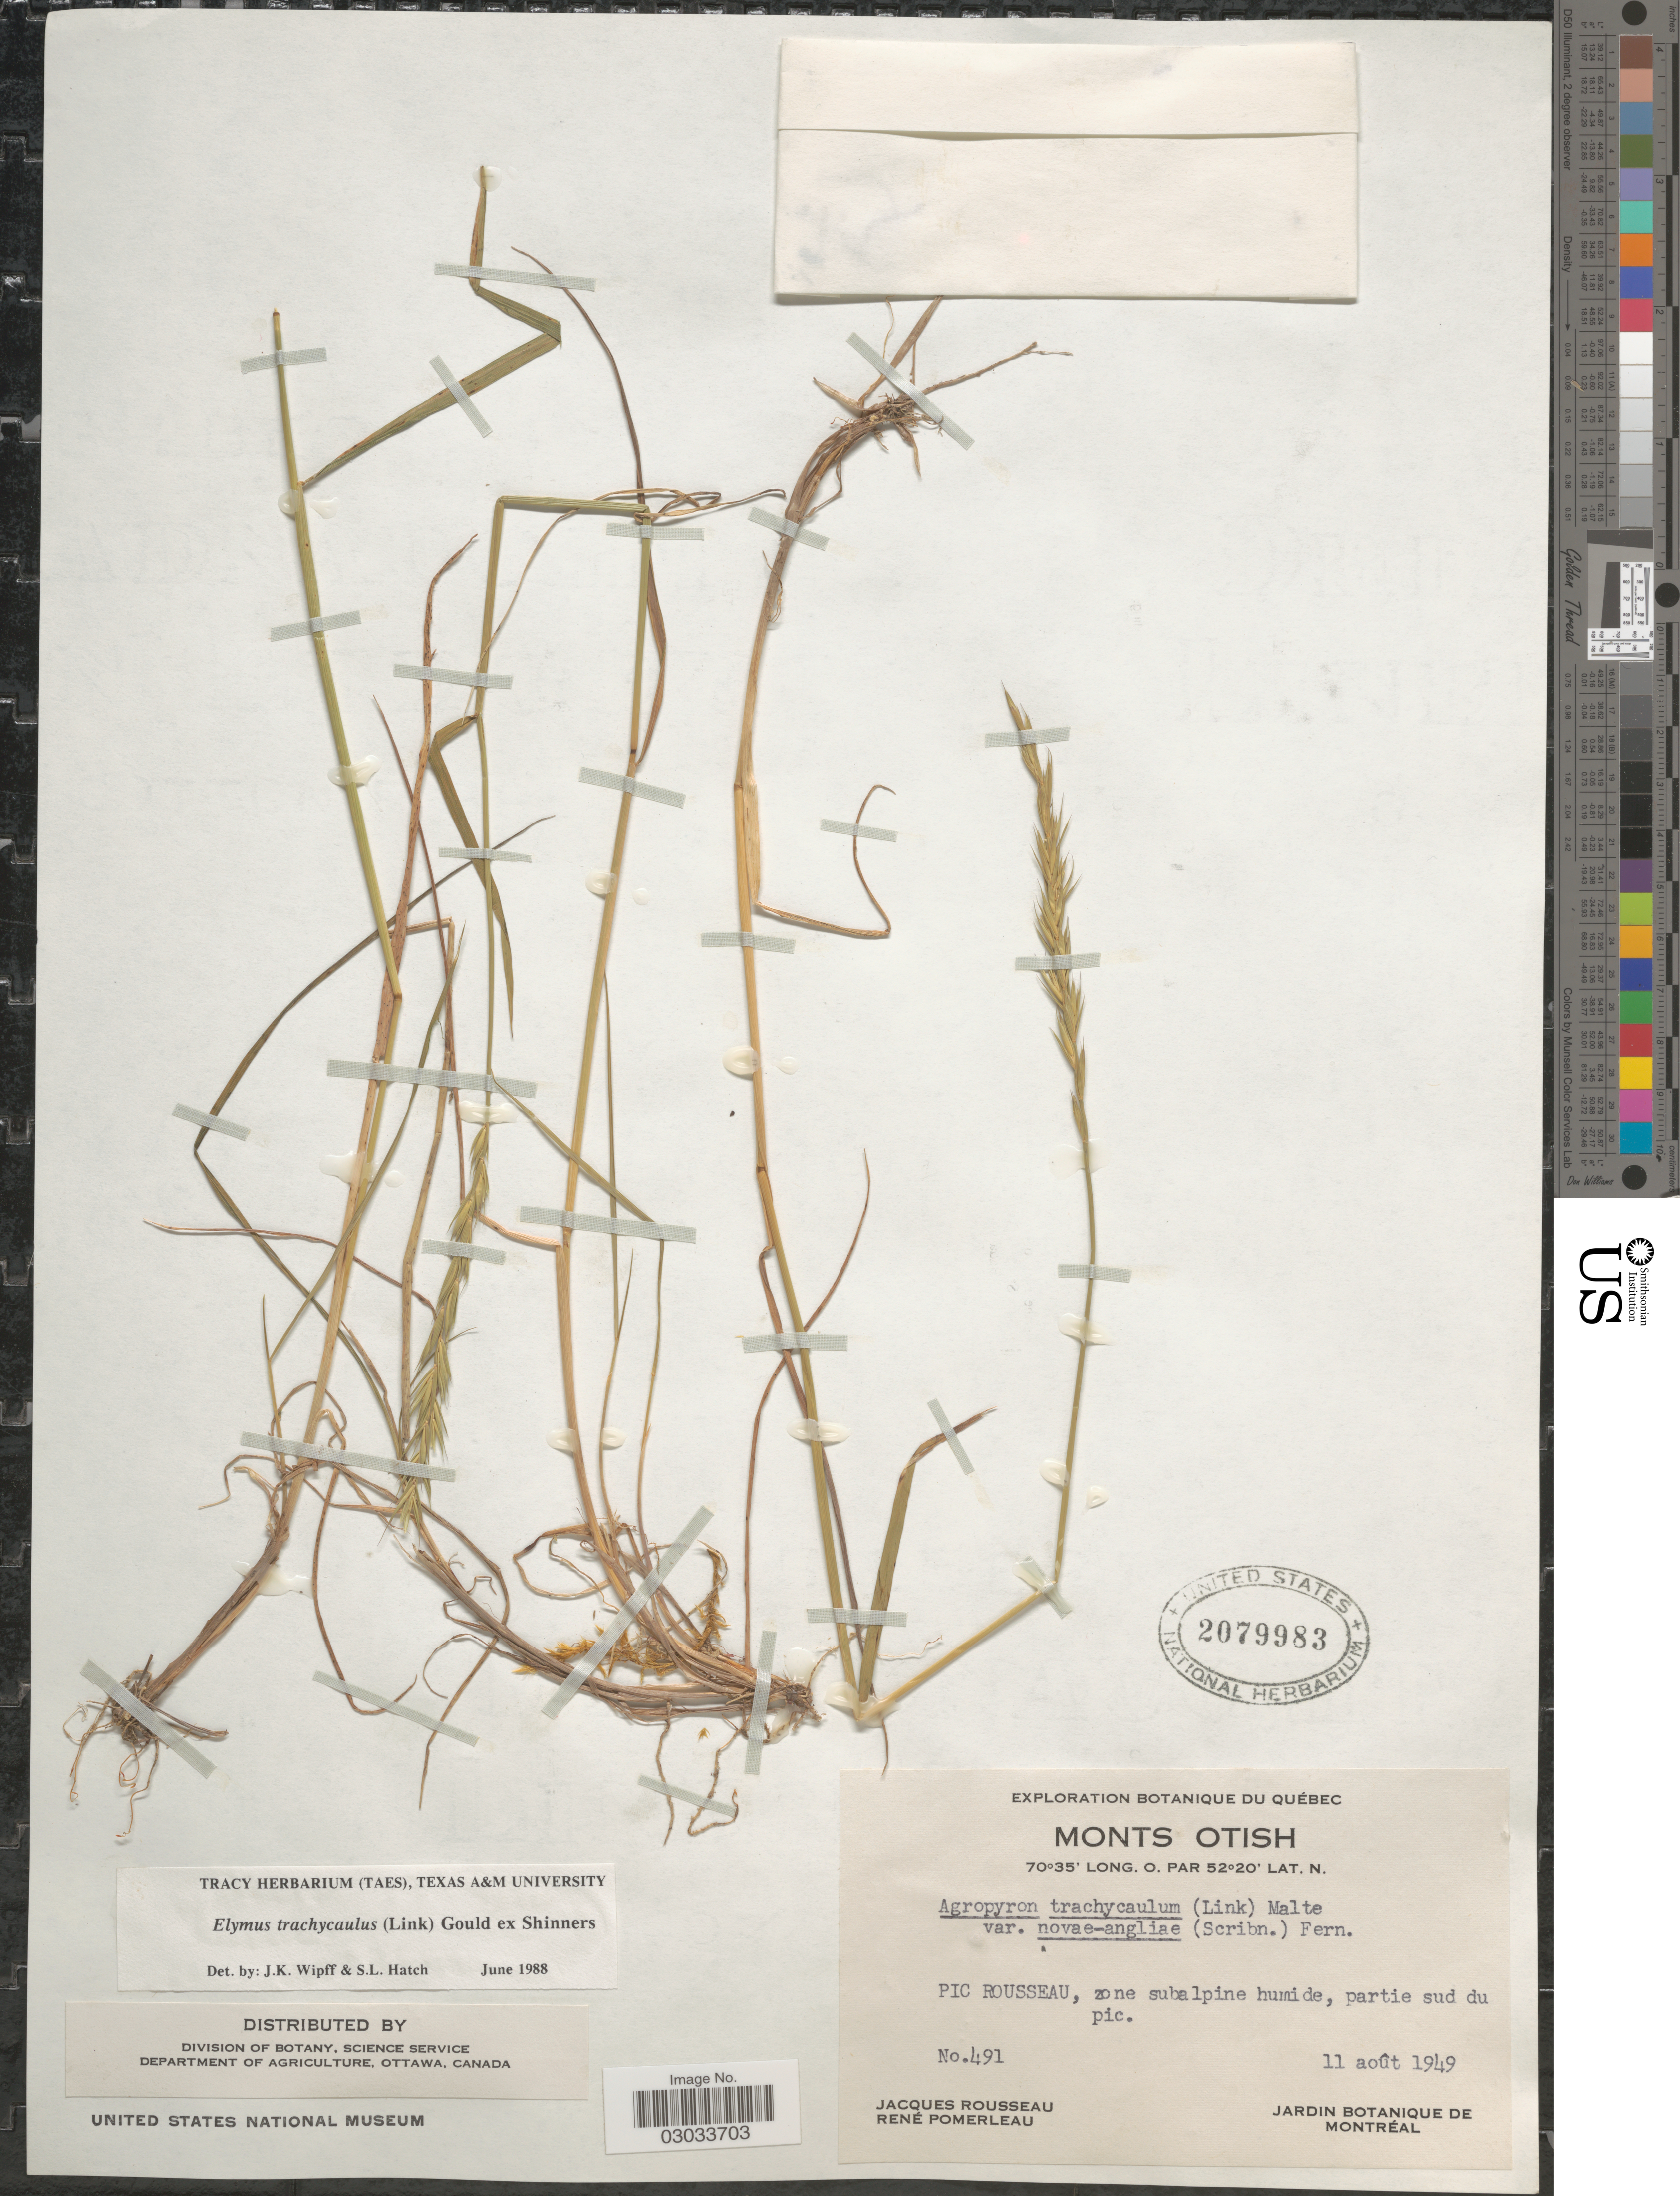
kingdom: Plantae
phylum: Tracheophyta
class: Liliopsida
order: Poales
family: Poaceae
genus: Elymus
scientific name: Elymus trachycaulus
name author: (Link) Gould ex Shinners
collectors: J. Rousseau & R. Pomerleau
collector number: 491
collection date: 1949-08-11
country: Canada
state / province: Quebec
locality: Exploration Botanique du Québec. Monts Otish. Pic Rosseau, zone subalpine humide, partie sud du pic.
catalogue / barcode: US 2079983